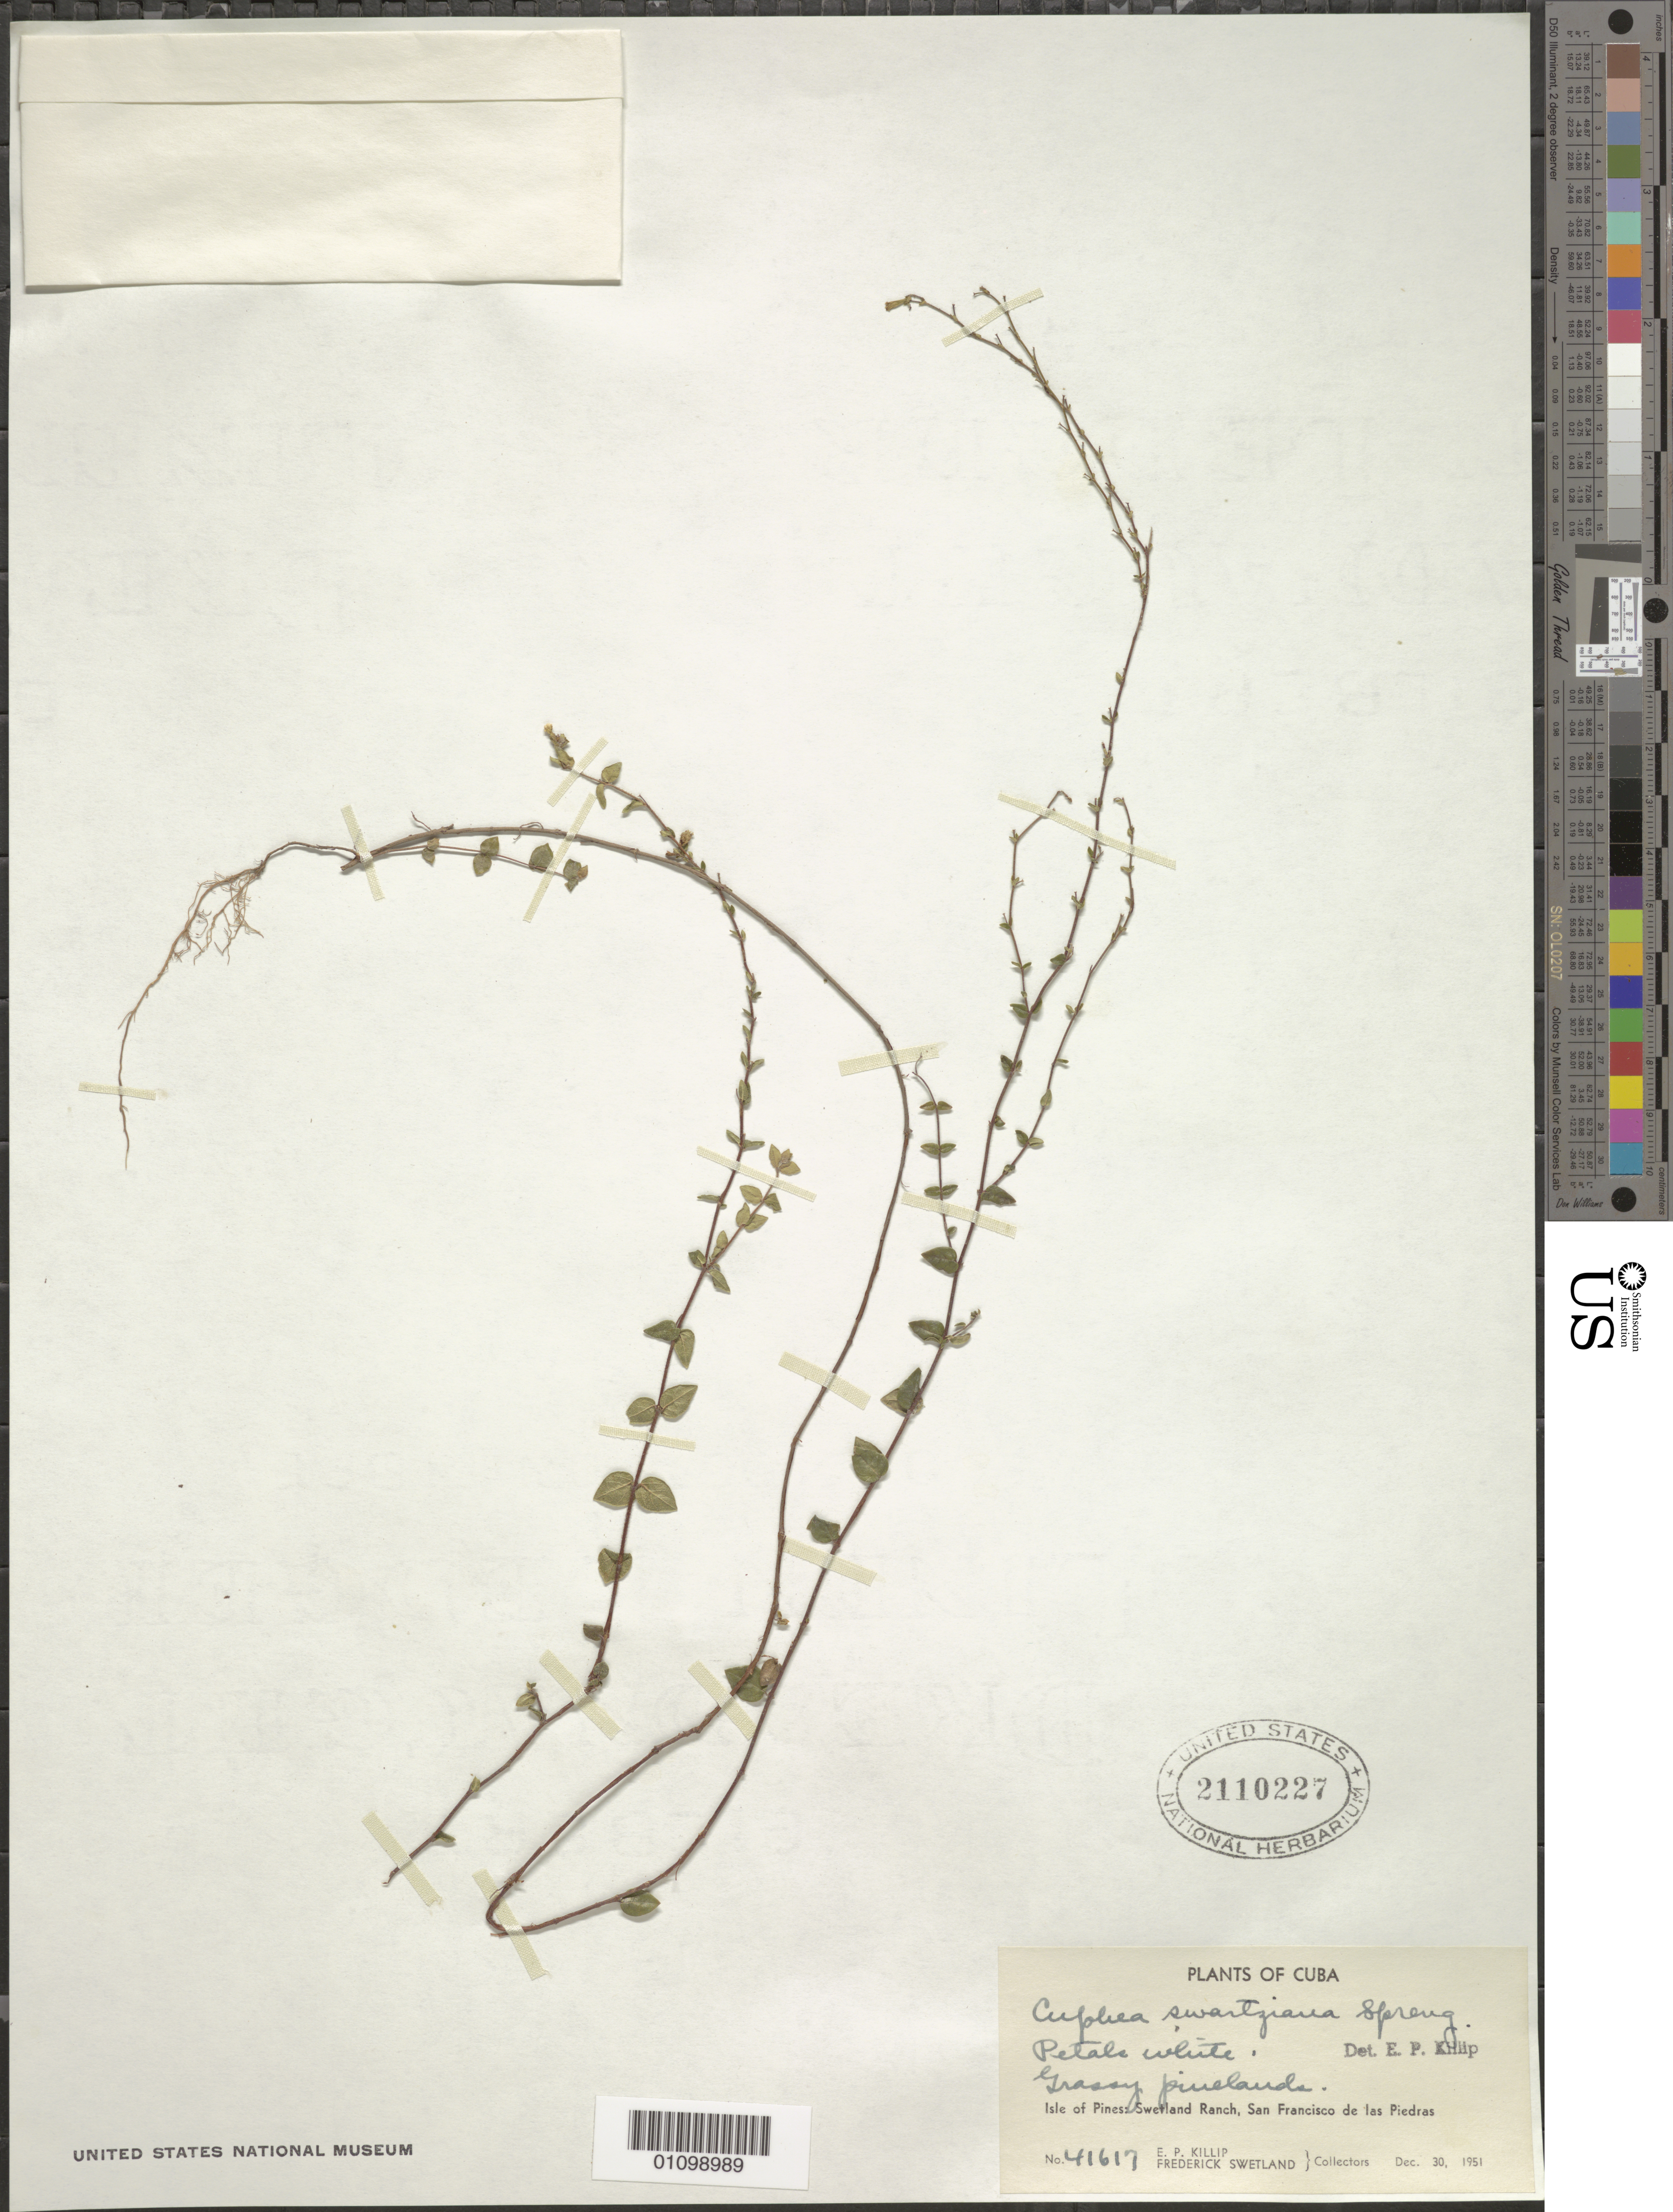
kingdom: Plantae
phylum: Tracheophyta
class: Magnoliopsida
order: Myrtales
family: Lythraceae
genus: Cuphea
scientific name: Cuphea swartziana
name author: Spreng.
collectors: E. P. Killip & F. Swetland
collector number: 41617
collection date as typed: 30 Dec 1951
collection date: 1951-12-30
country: Cuba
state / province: Isla de La Juventud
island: Isla de la Juventud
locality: Swetland Ranch, San Francisco de las Piedras Grassy pinelands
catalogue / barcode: US 2110227